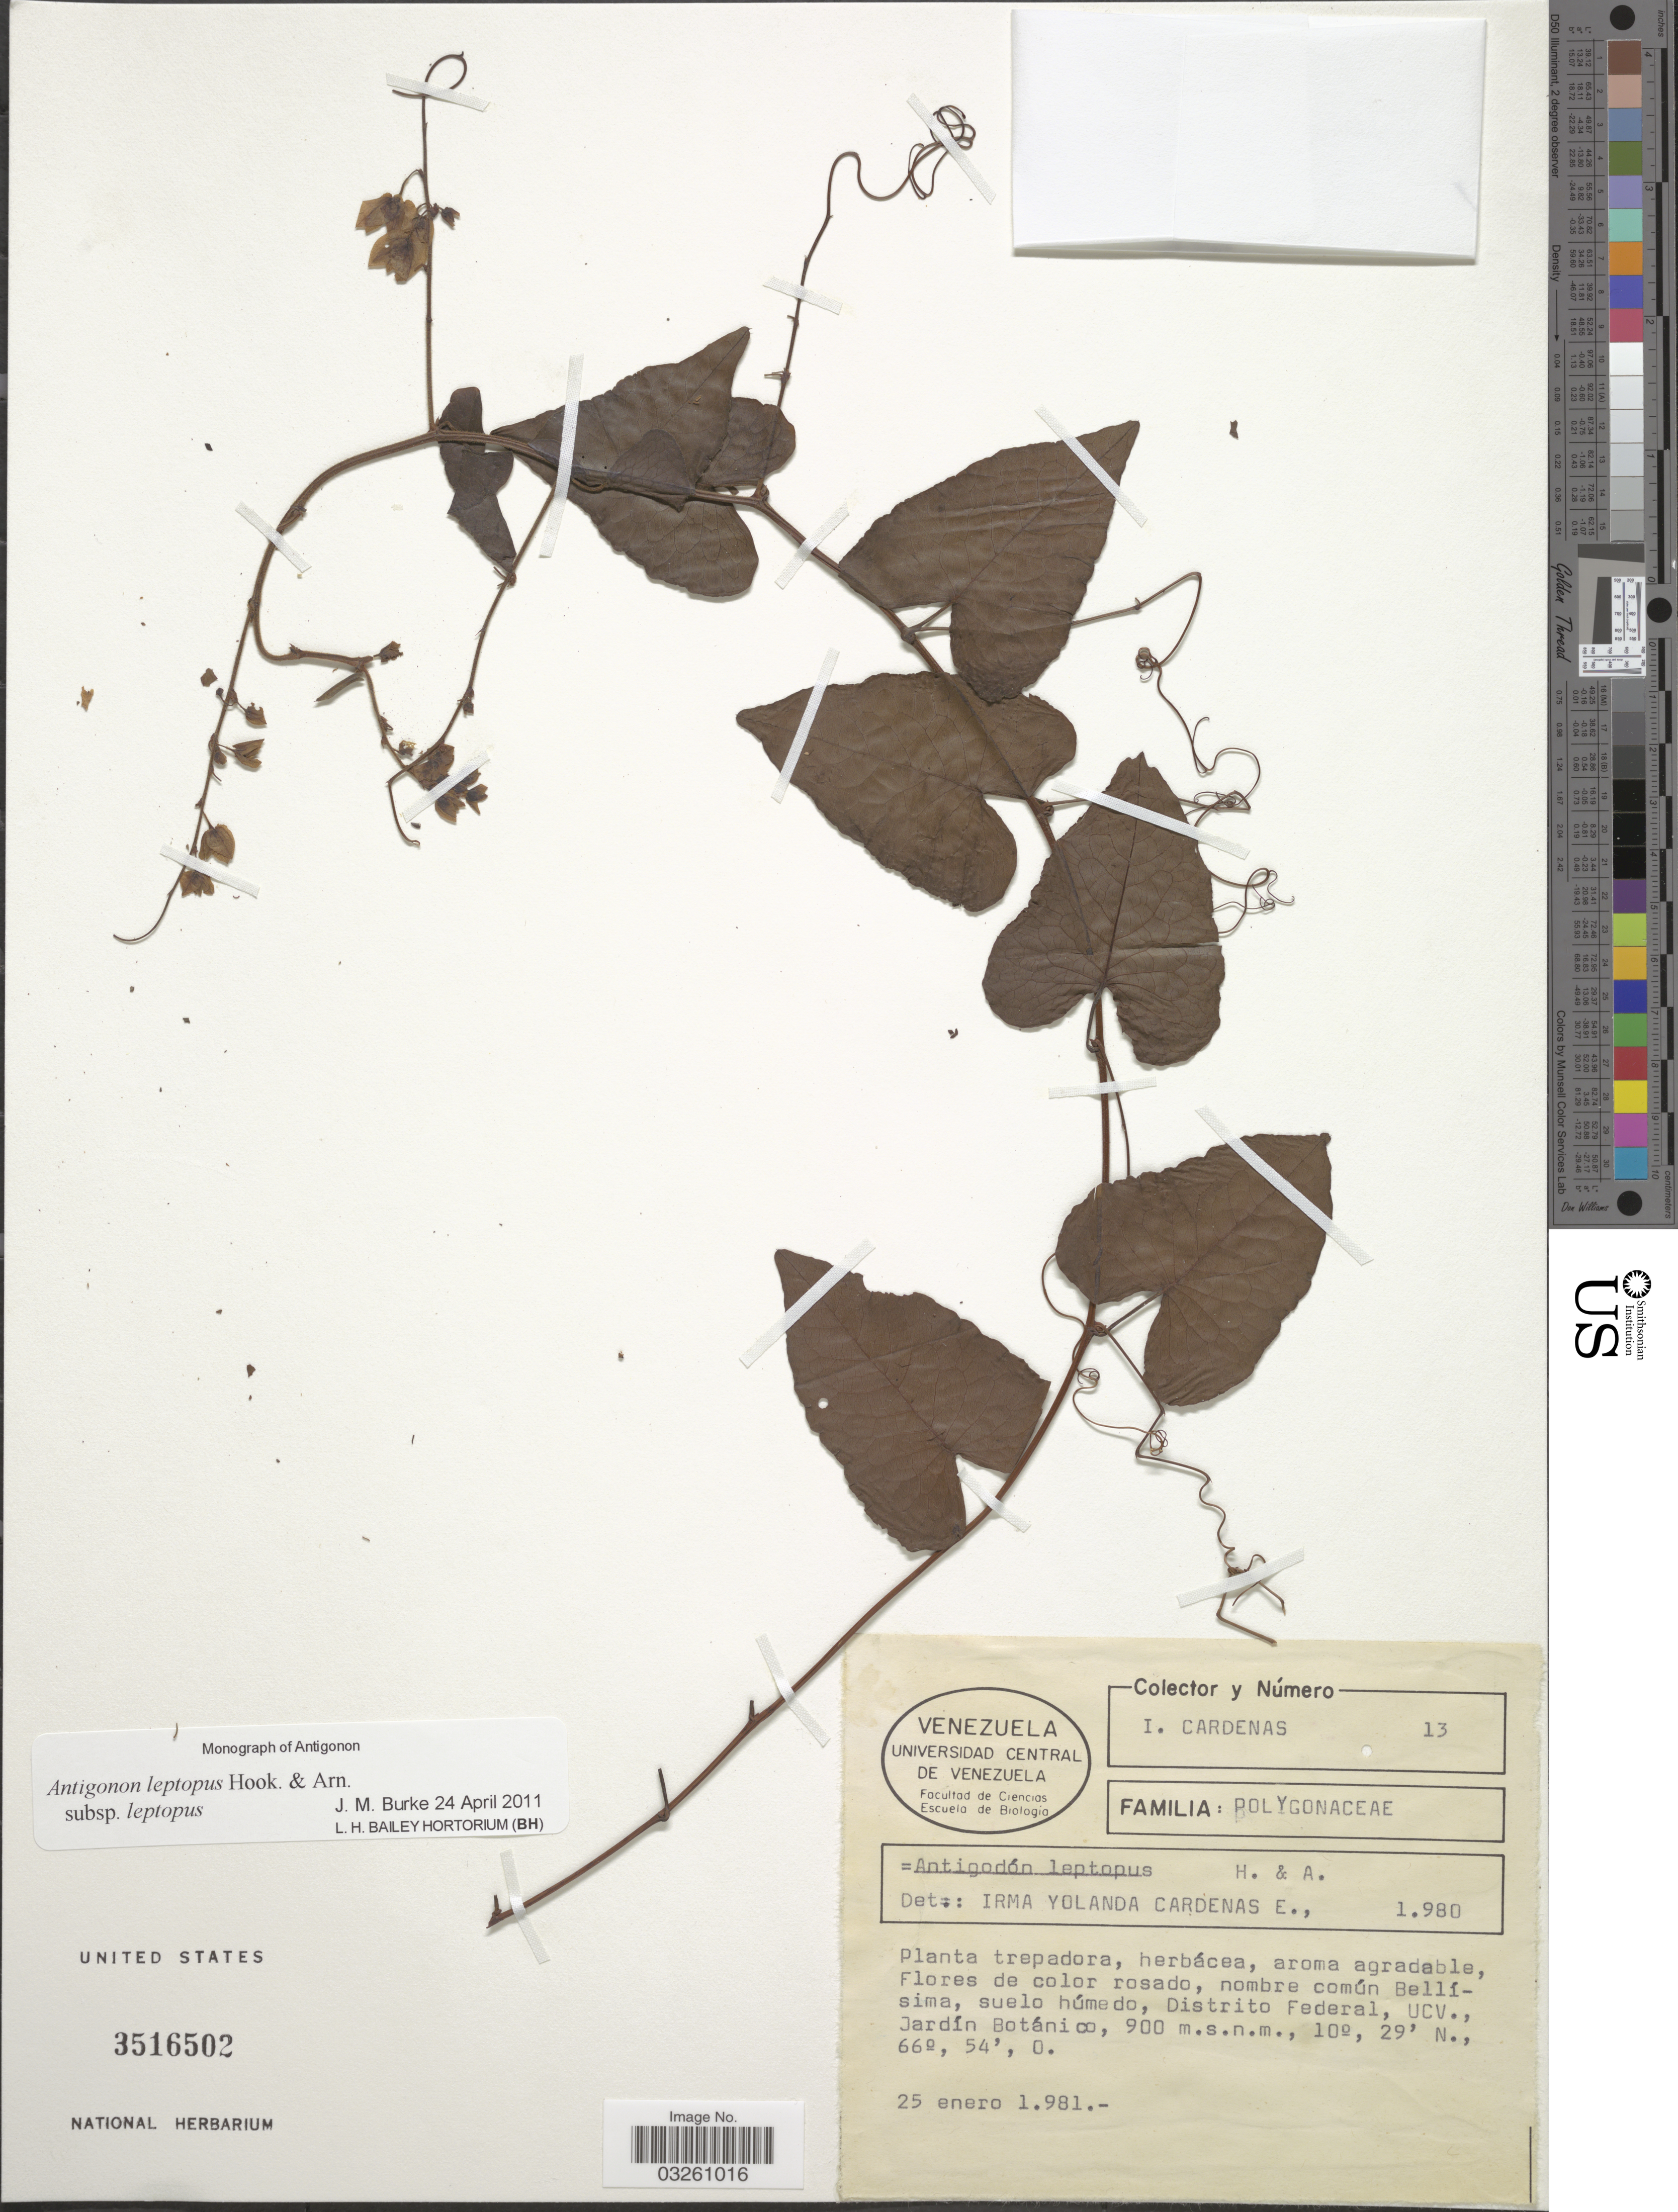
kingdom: Plantae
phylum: Tracheophyta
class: Magnoliopsida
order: Caryophyllales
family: Polygonaceae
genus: Antigonon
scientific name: Antigonon leptopus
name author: Hook. & Arn.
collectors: I. Cardenas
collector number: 13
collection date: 1981-01-25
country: Venezuela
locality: Distrito Federal, UCV., Jardín Botánico.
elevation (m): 900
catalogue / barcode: US 3516502